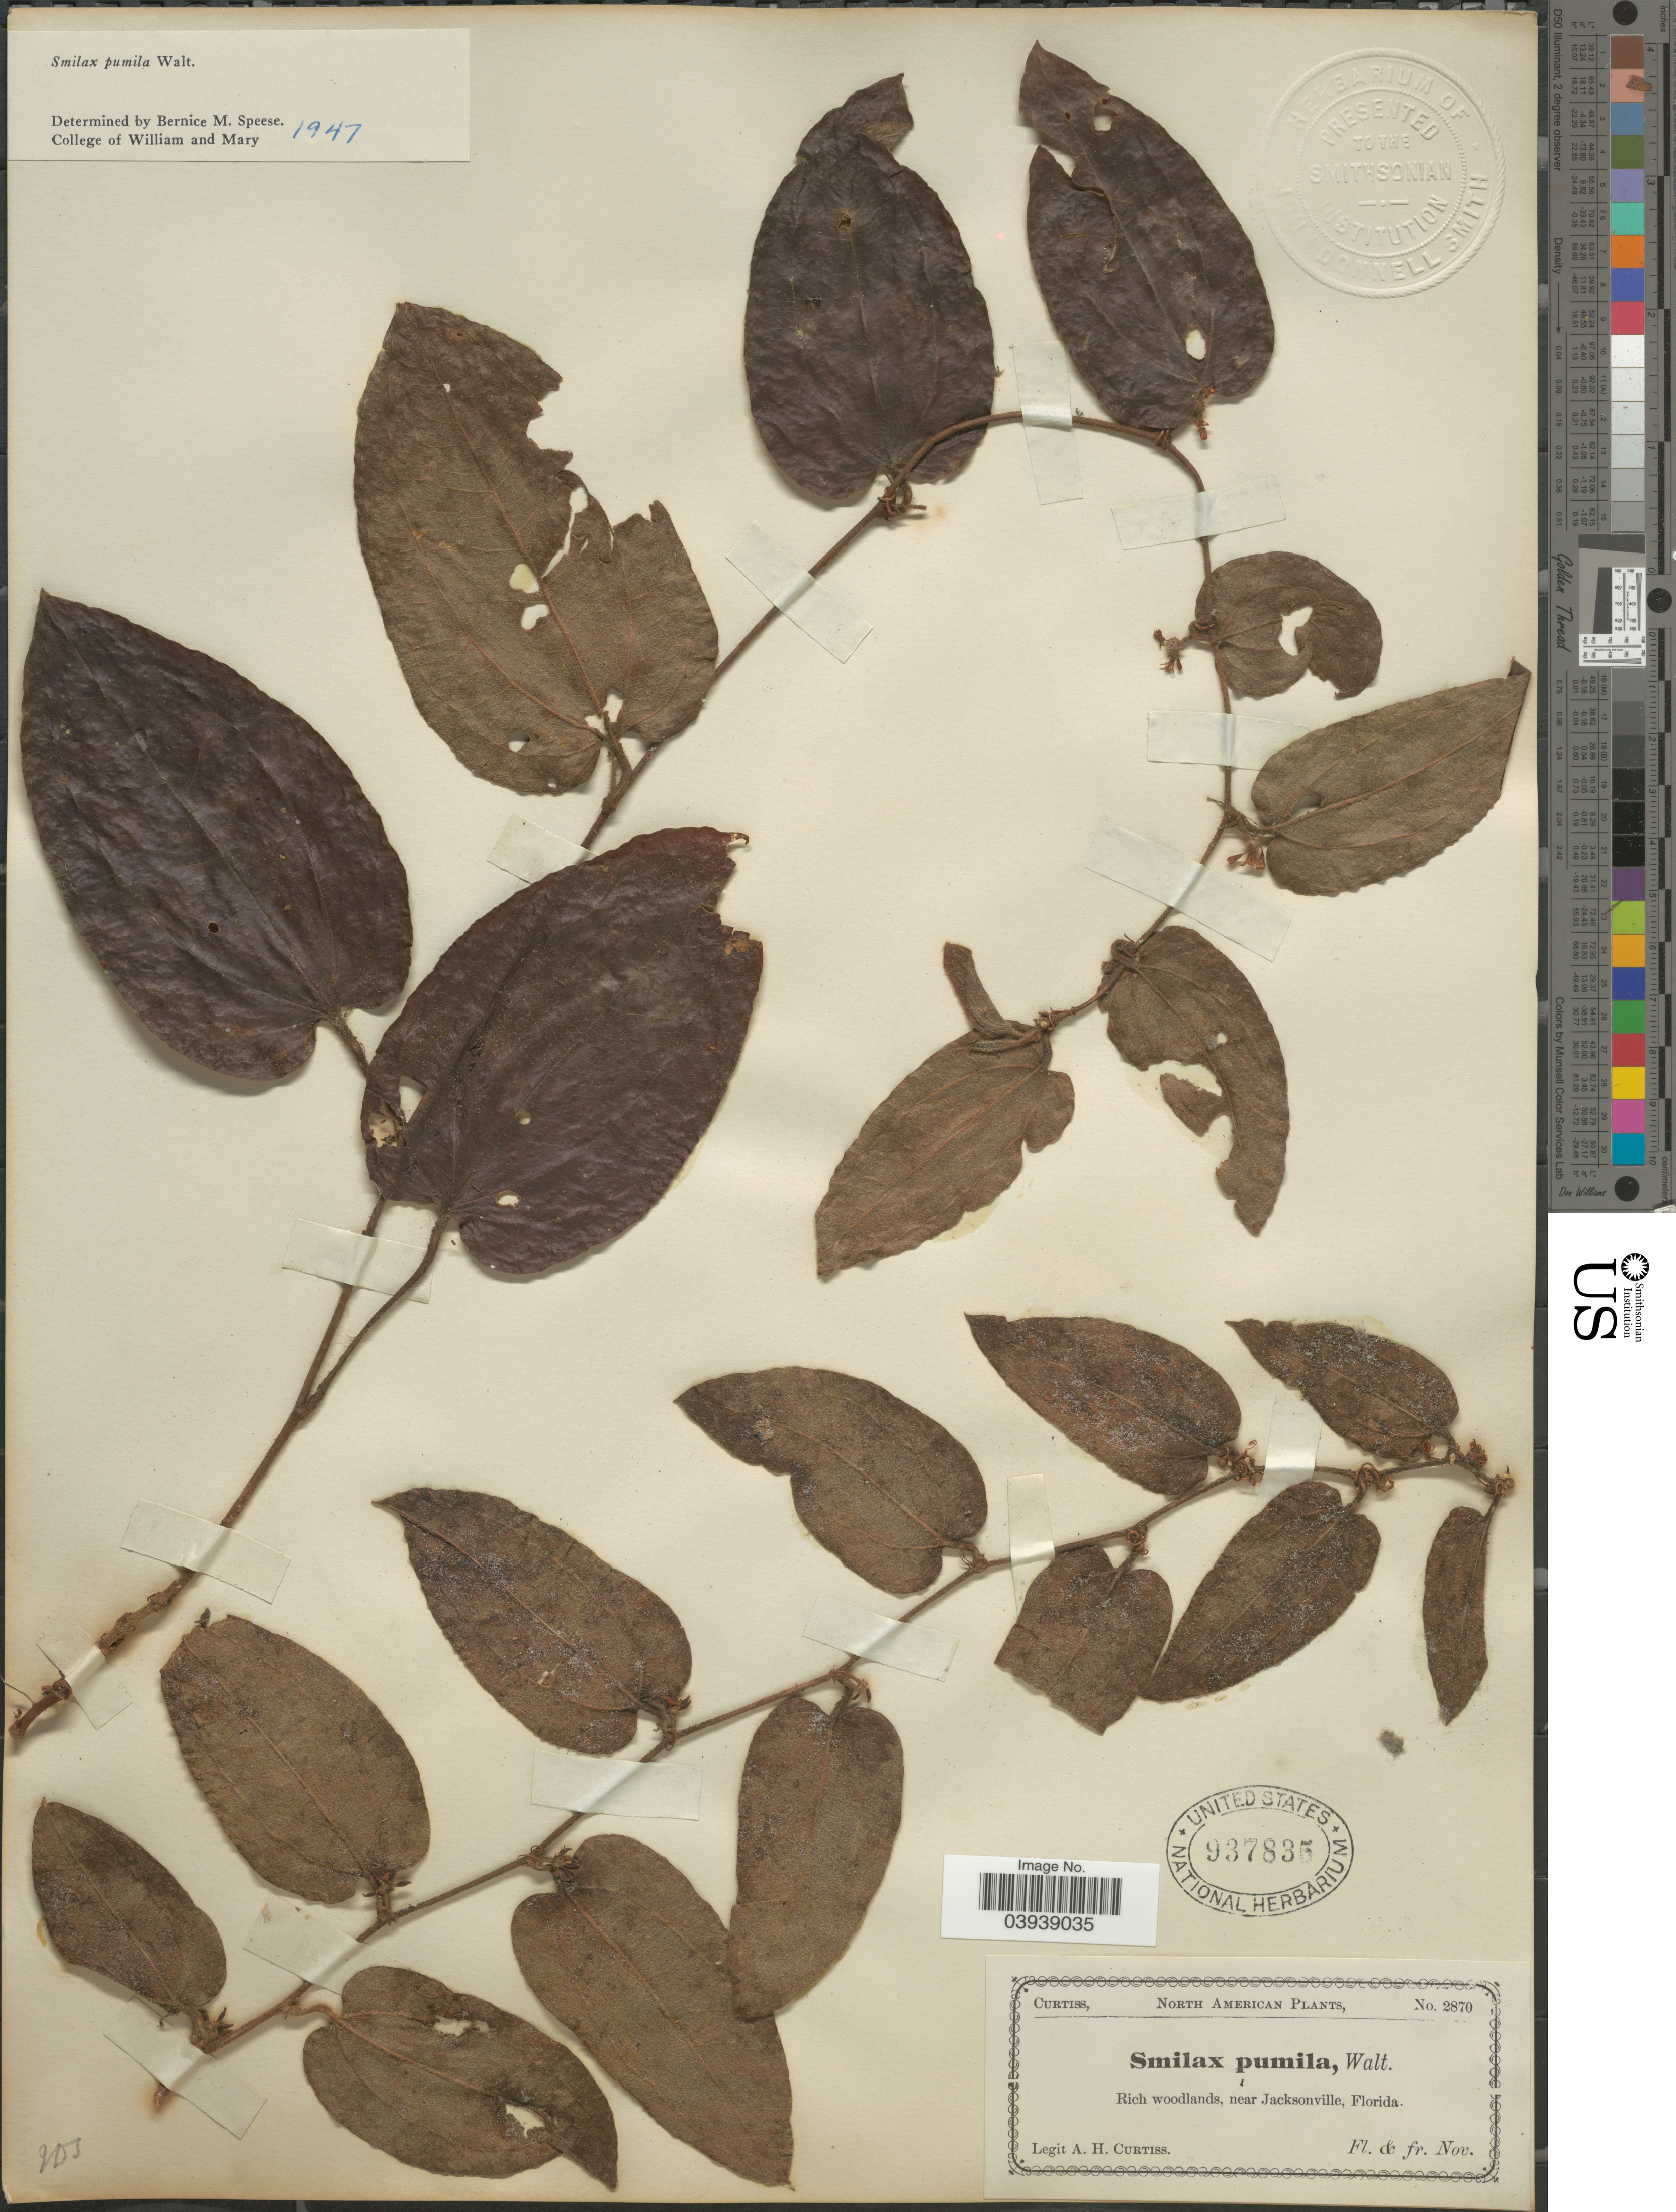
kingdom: Plantae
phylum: Tracheophyta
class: Liliopsida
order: Liliales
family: Smilacaceae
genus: Smilax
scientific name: Smilax pumila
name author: Walter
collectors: A. H. Curtiss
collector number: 2870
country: United States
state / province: Florida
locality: Rich woodlands, near Jacksonville.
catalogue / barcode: US 937835